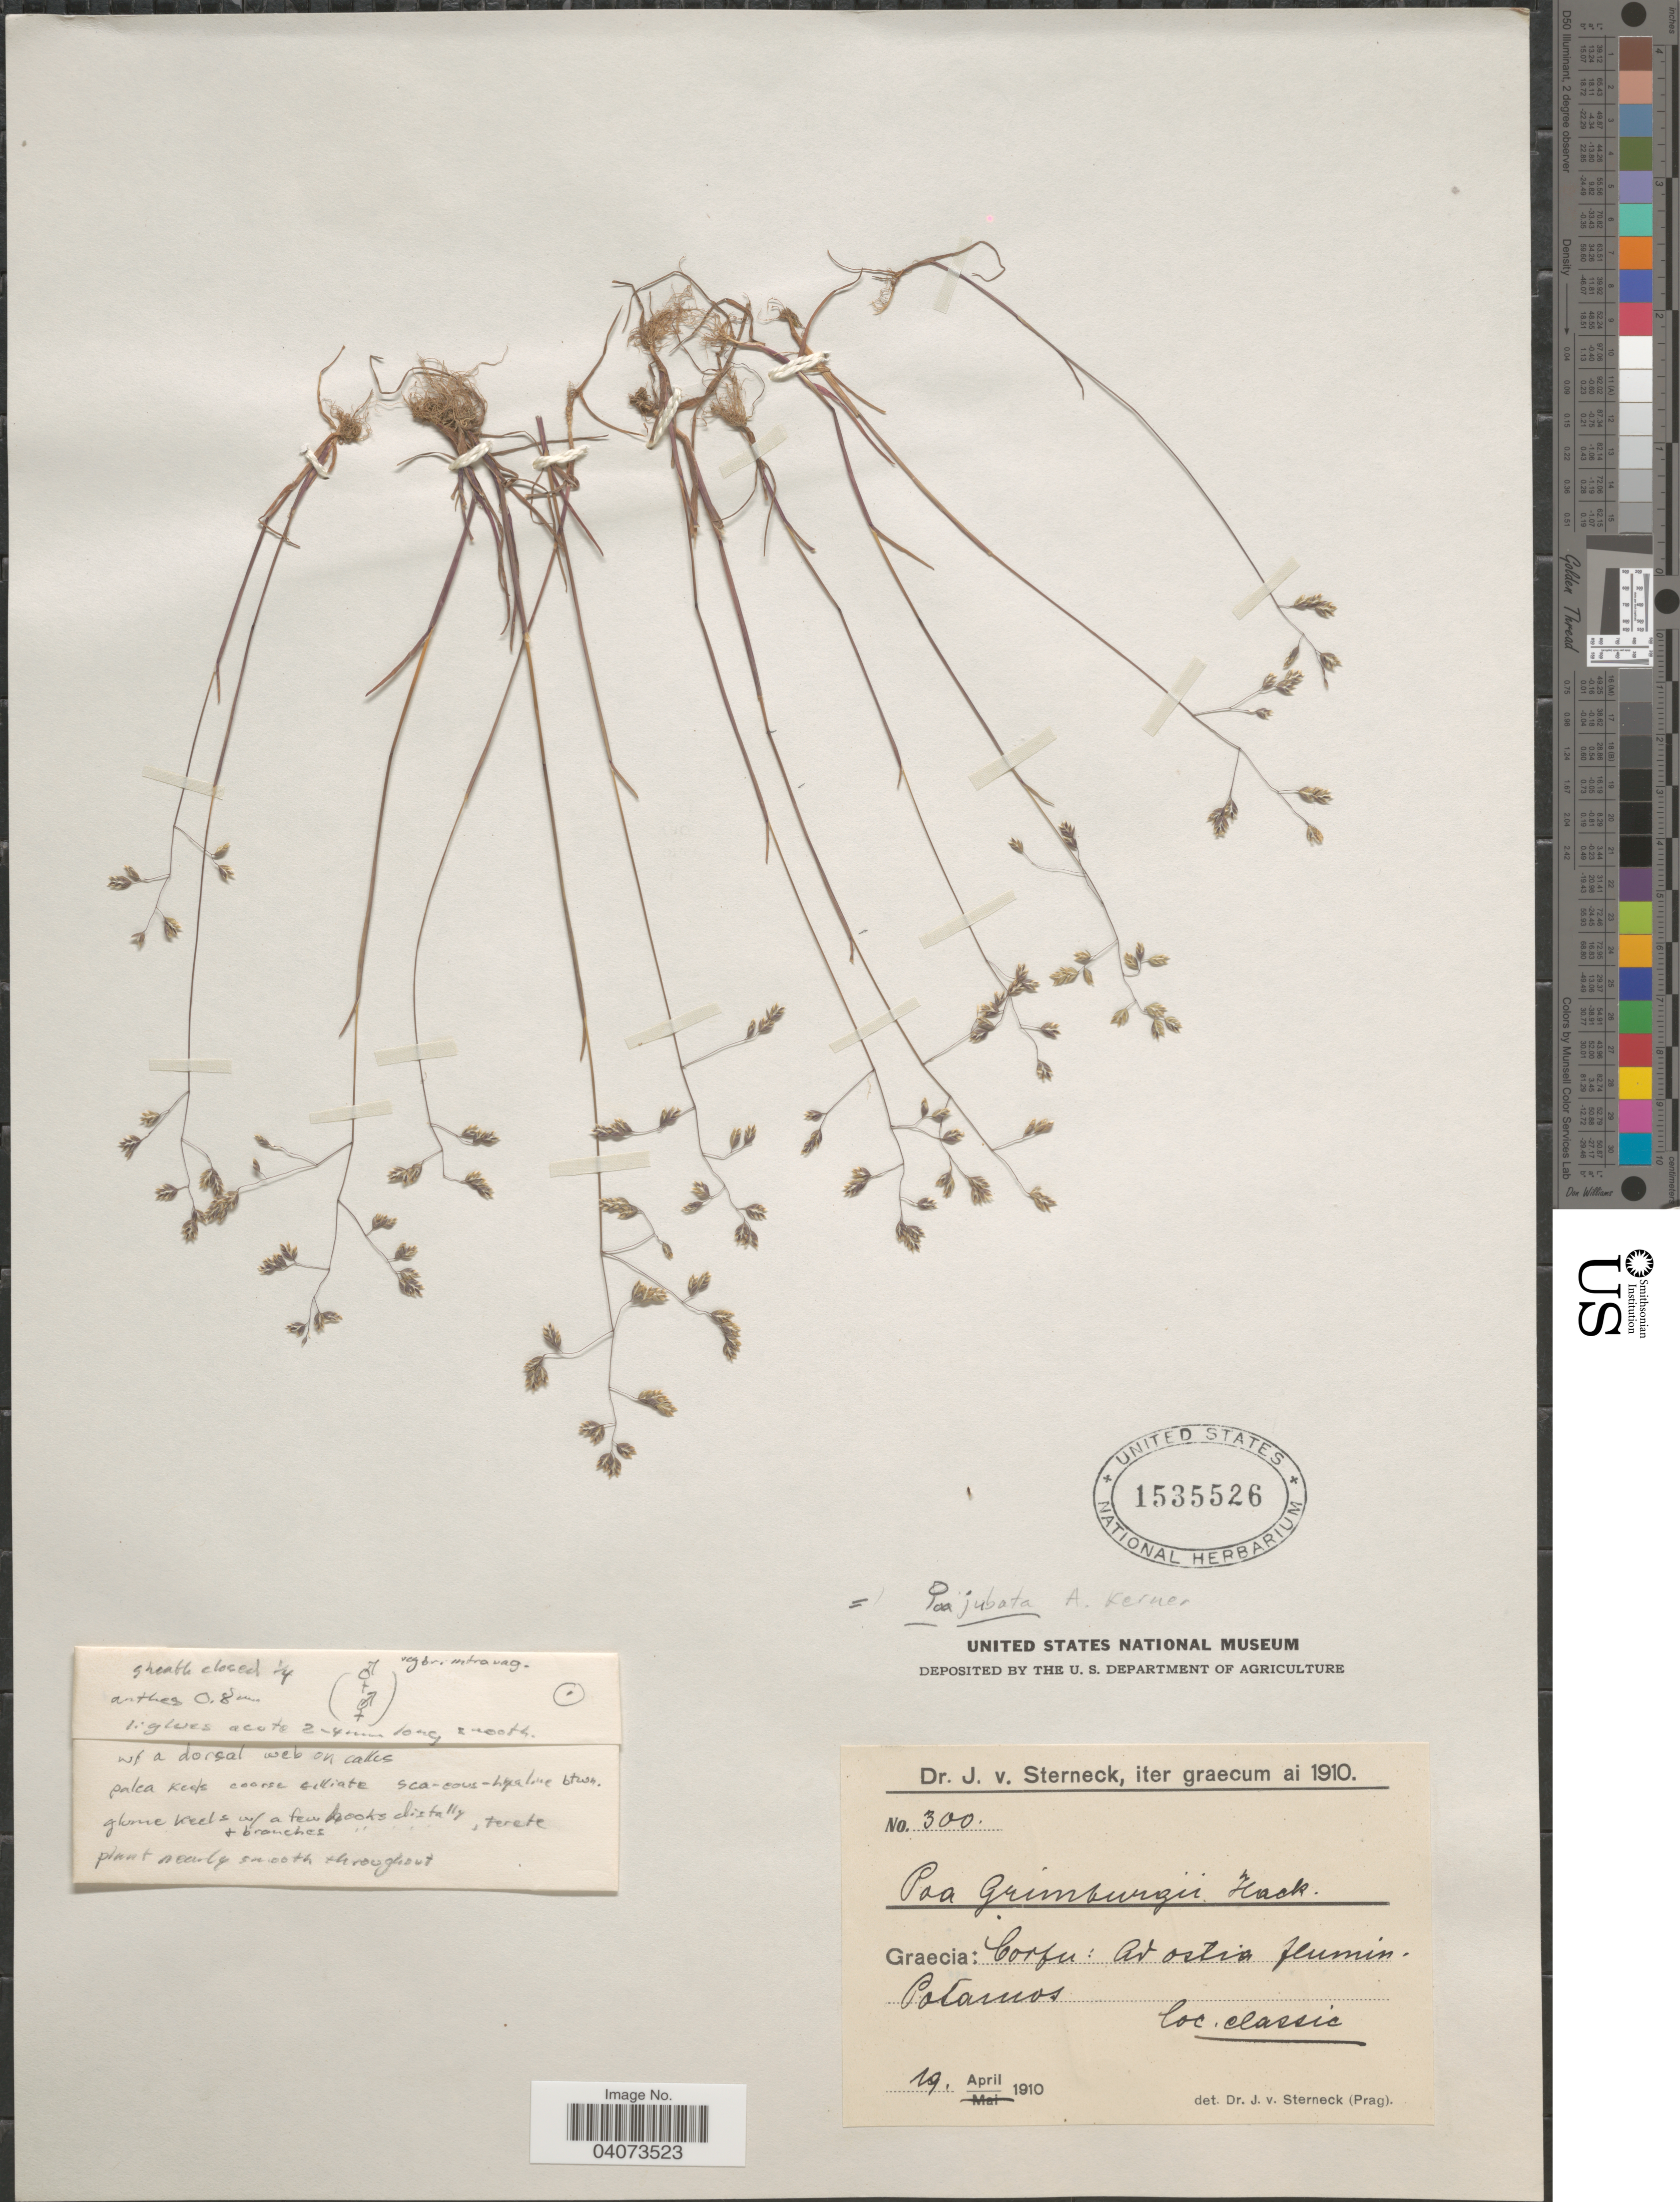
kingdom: Plantae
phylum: Tracheophyta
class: Liliopsida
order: Poales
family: Poaceae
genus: Poa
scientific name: Poa jubata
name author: A. Kern.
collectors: J. von Sterneck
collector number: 300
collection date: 1910-04-19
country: Greece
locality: Graecia: Corsu: Ad ostia flumin Potamos.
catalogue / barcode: US 1535526